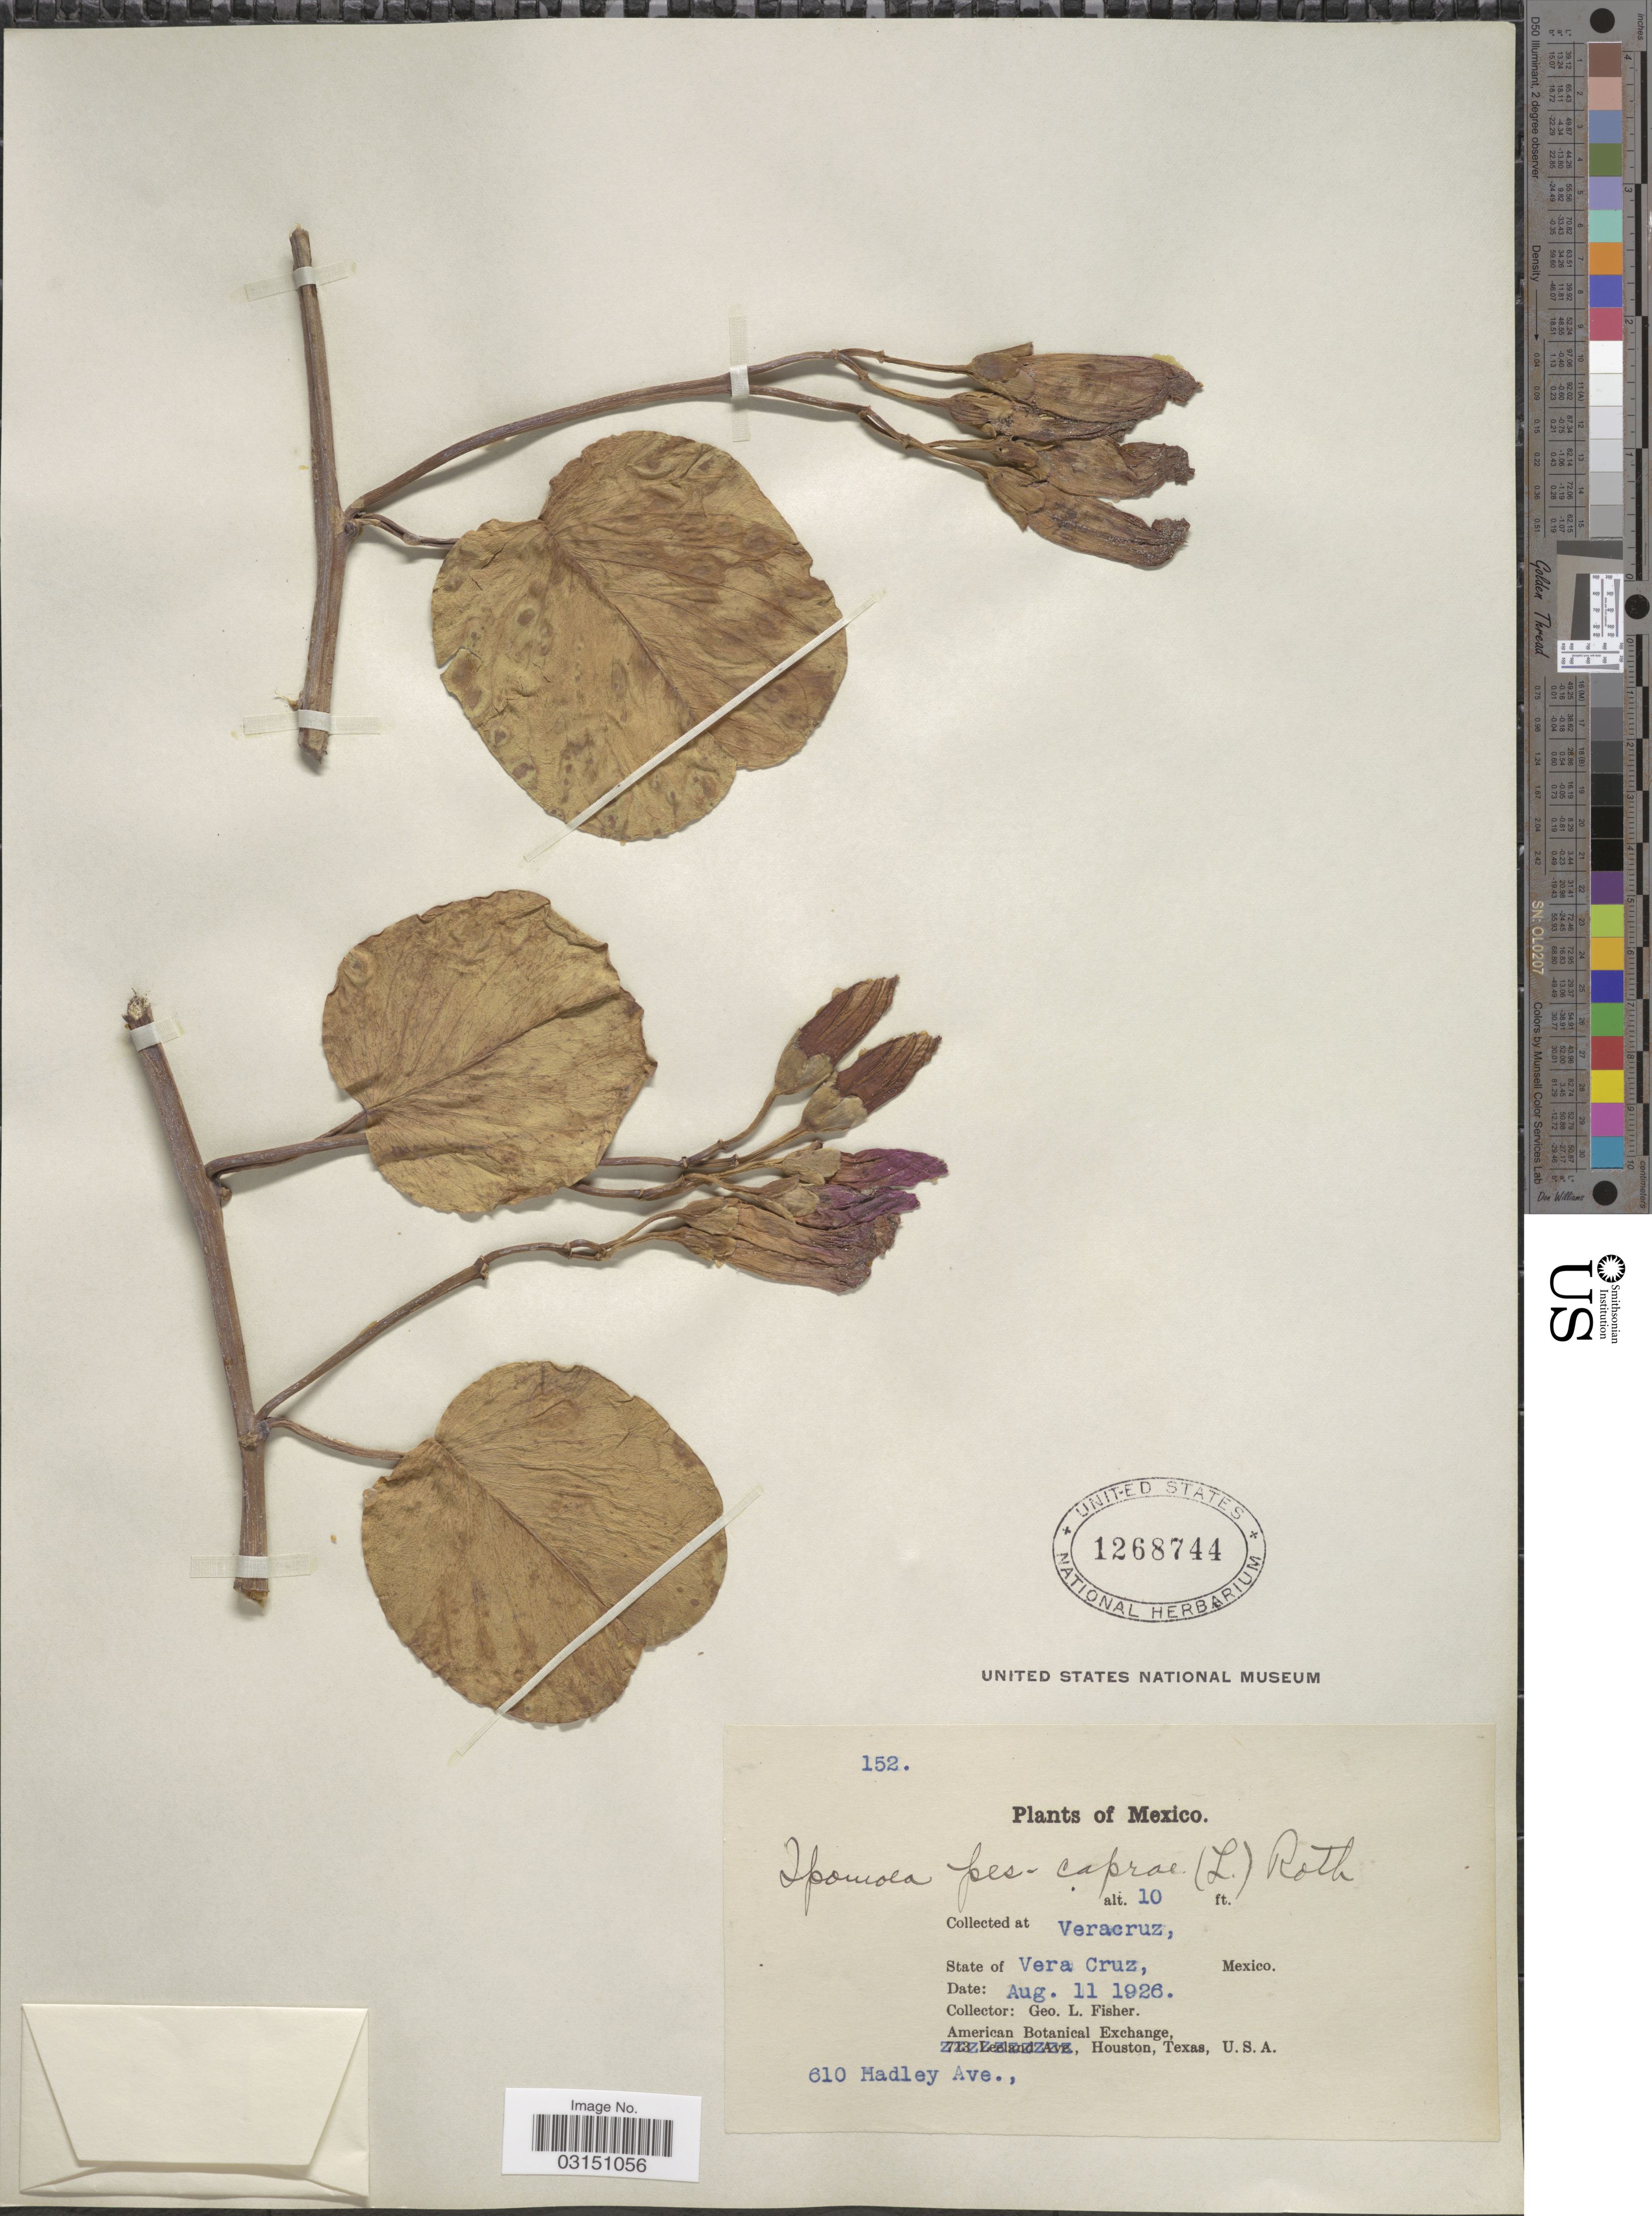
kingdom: Plantae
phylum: Tracheophyta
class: Magnoliopsida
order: Solanales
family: Convolvulaceae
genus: Ipomoea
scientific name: Ipomoea pes-caprae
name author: (L.) R. Br.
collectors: G. L. Fisher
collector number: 152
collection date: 1926-08-11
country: Mexico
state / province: Veracruz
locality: Veracruz. State of Vera Cruz.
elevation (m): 3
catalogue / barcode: US 1268744